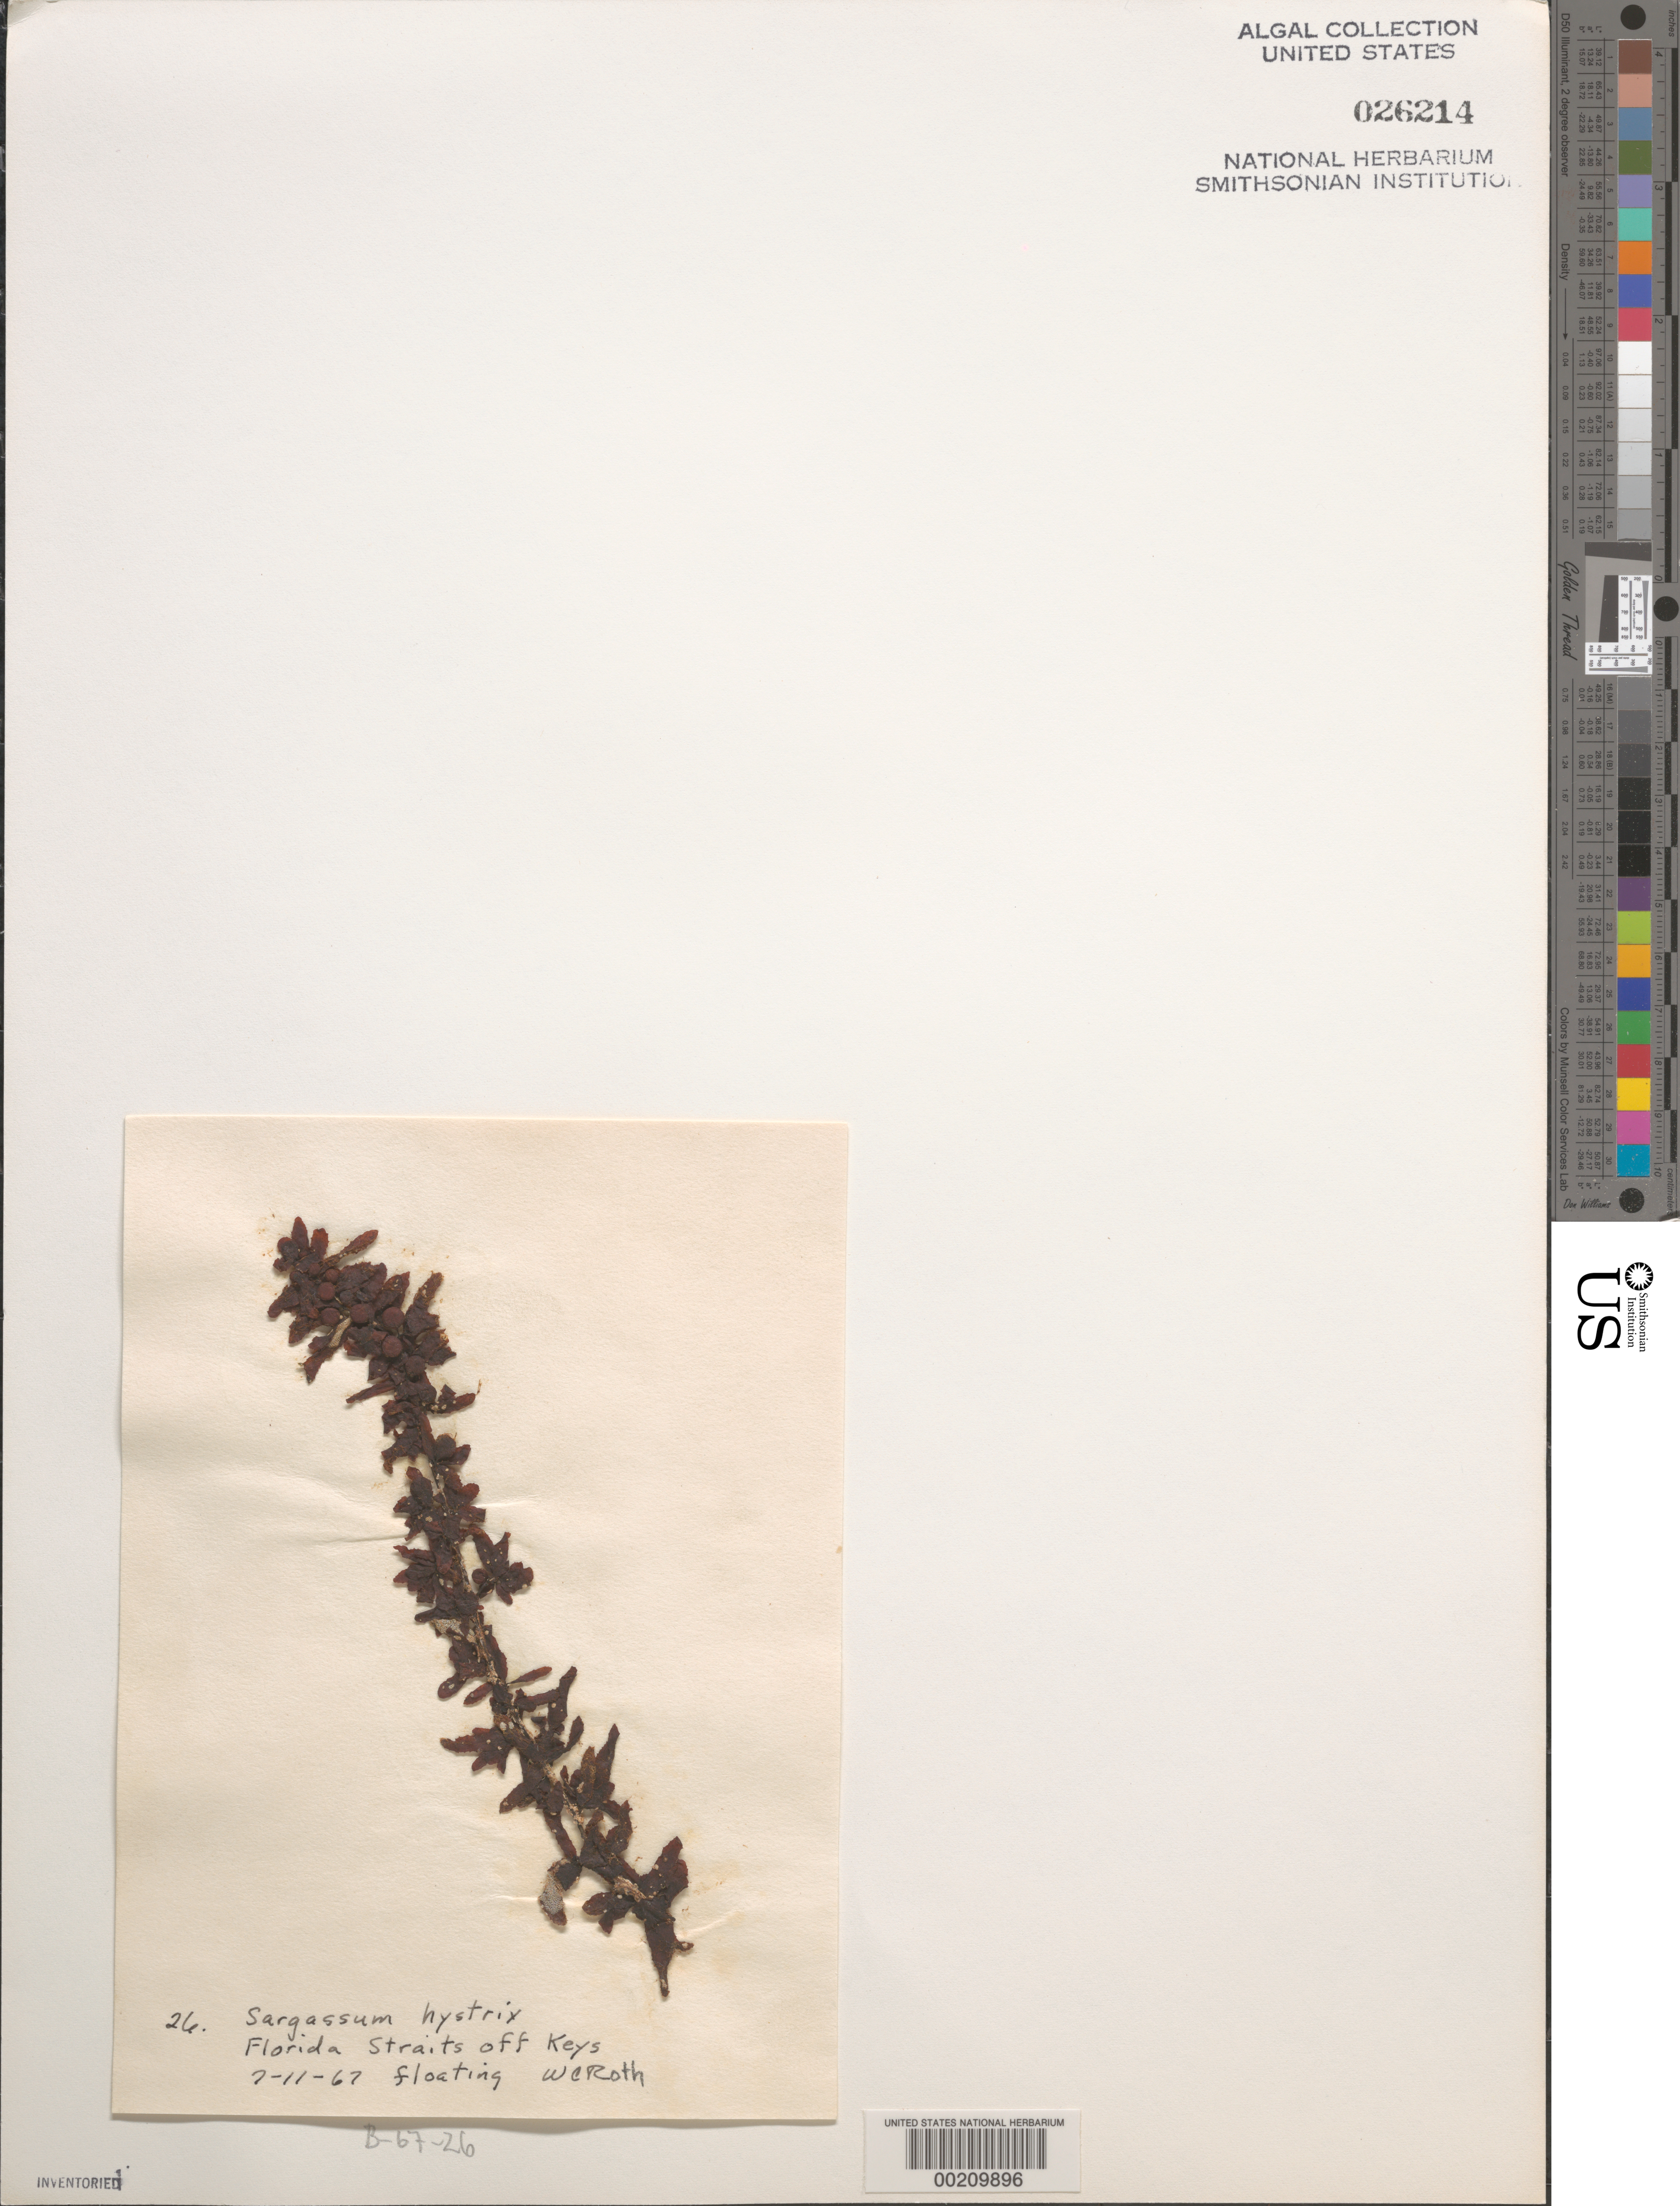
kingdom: Chromista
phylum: Ochrophyta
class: Phaeophyceae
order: Fucales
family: Sargassaceae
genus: Sargassum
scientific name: Sargassum hystrix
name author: J. Agardh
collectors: W. C. Roth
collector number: B-67-26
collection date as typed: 11 Jul 1967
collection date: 1967-07-11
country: United States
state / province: Florida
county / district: Monroe County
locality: Straits of Florida off Florida Keys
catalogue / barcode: US 26214